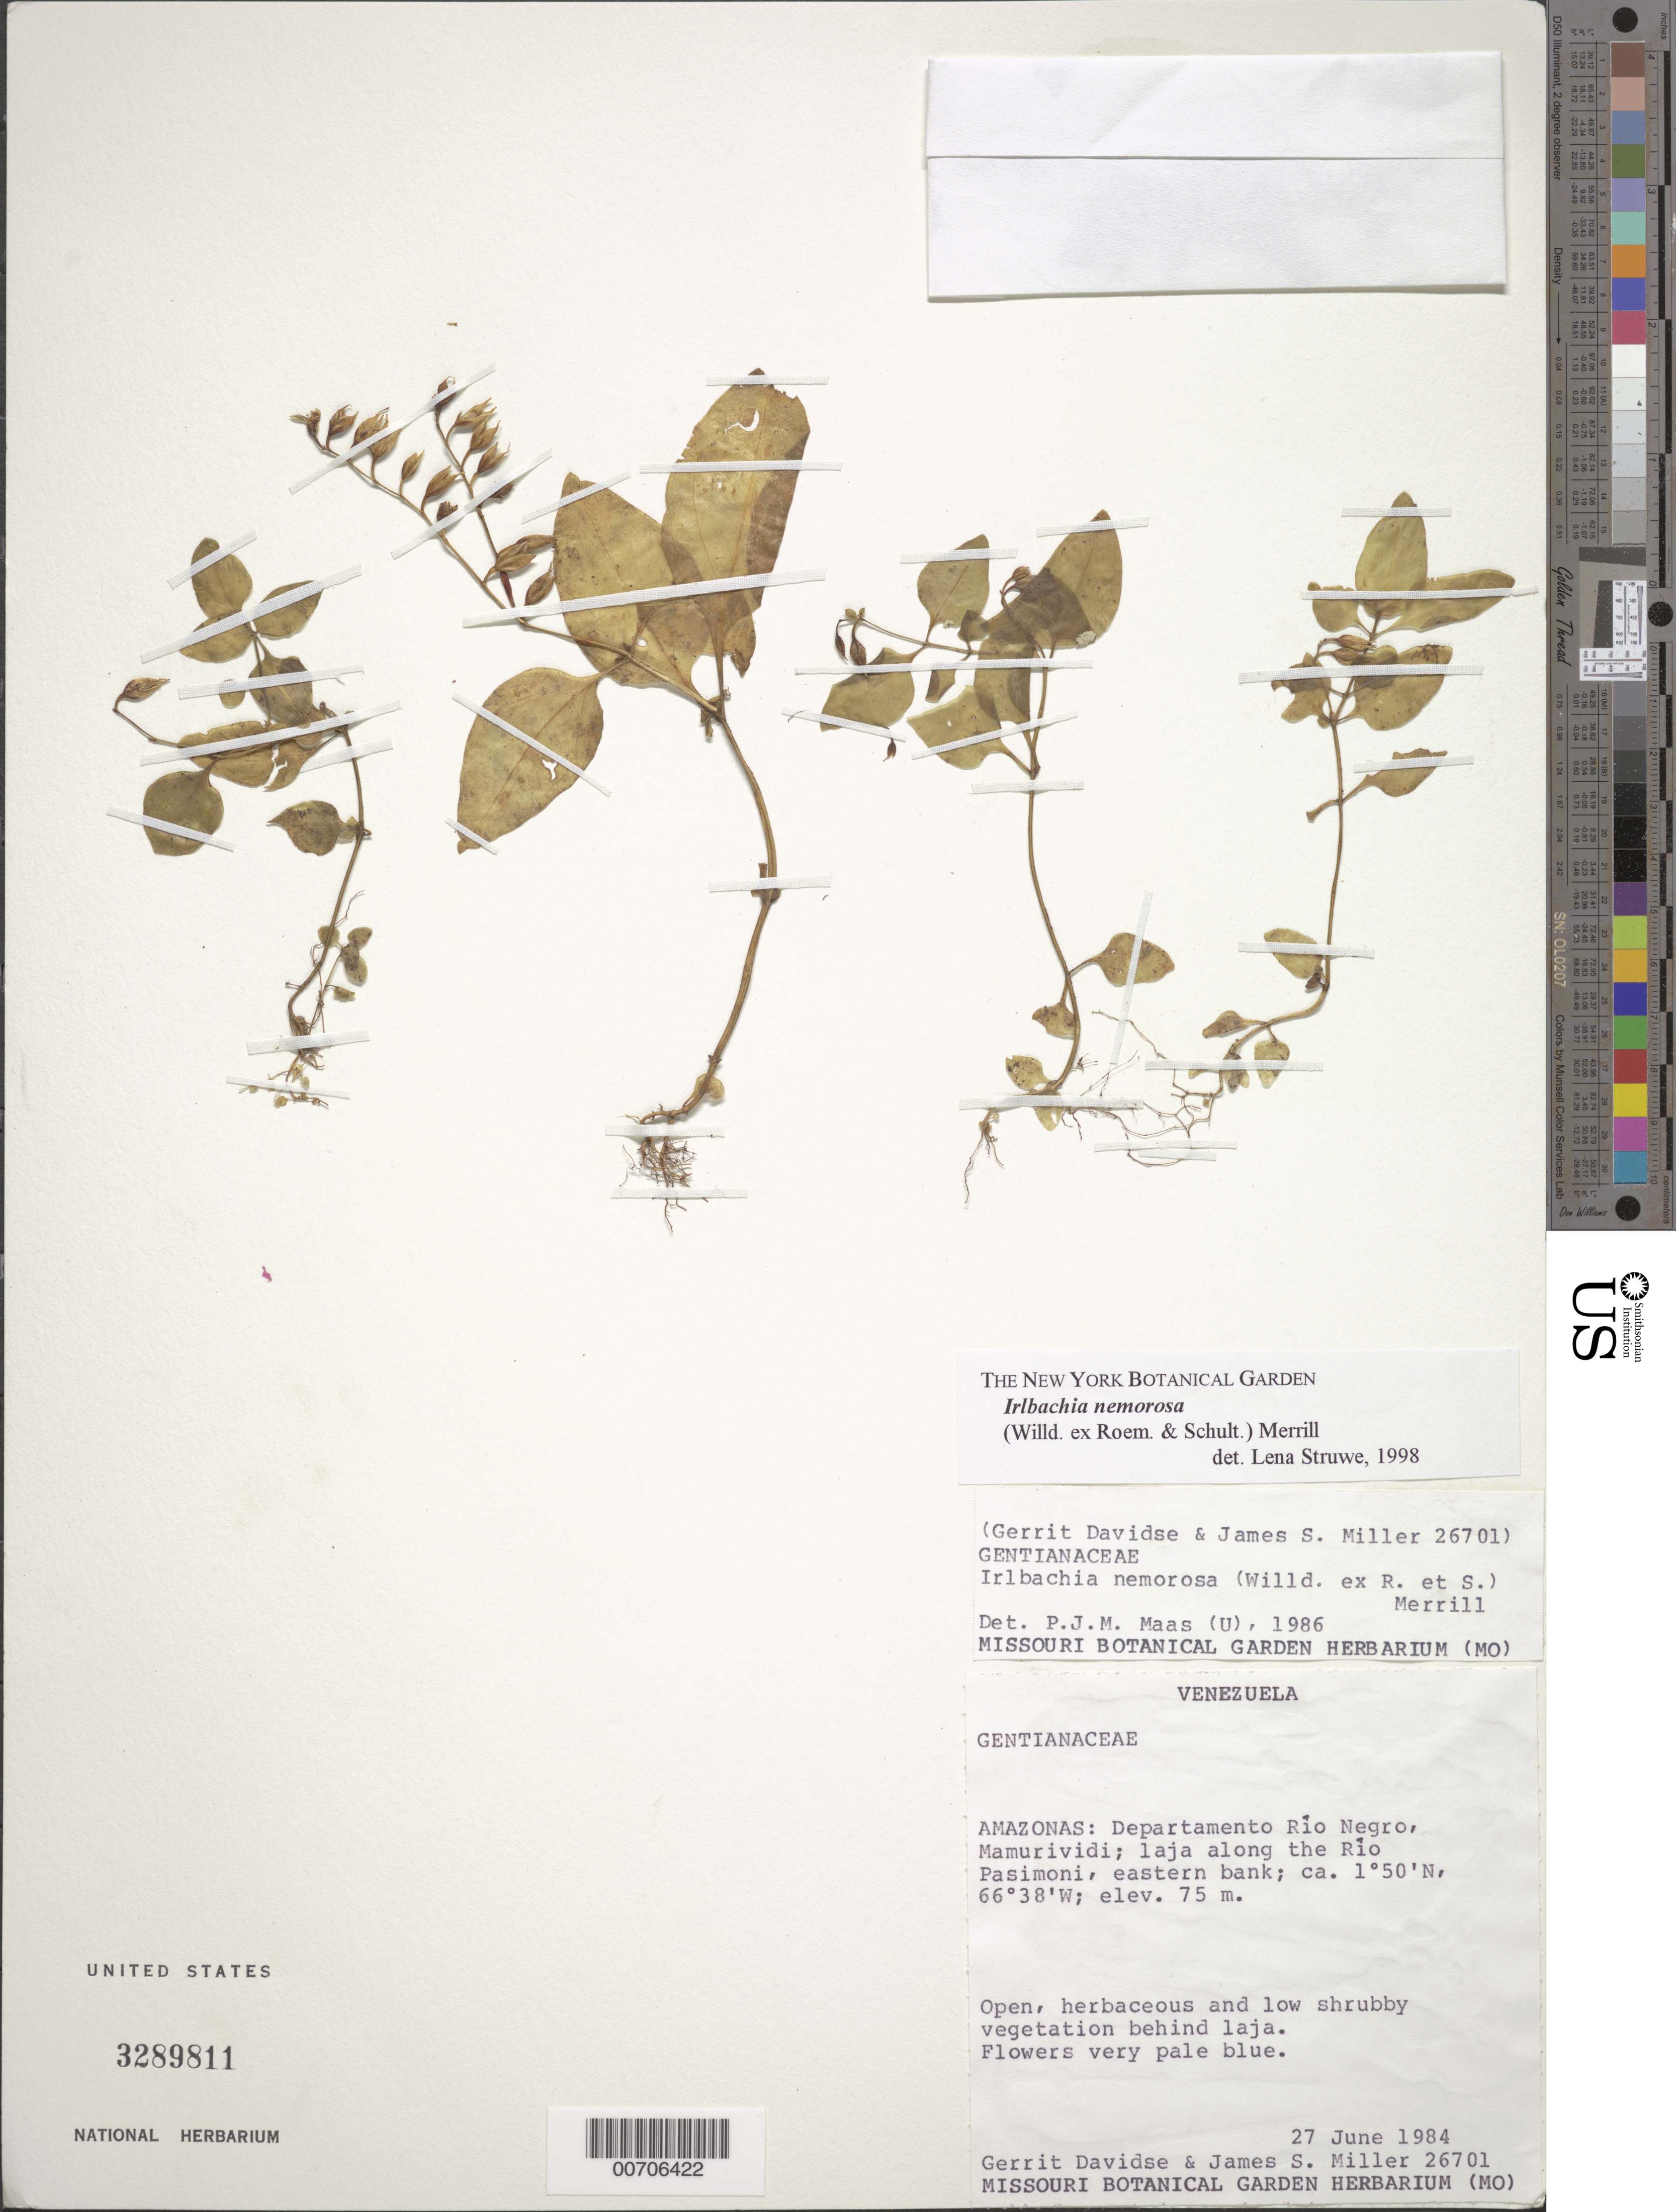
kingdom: Plantae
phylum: Tracheophyta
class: Magnoliopsida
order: Gentianales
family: Gentianaceae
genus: Irlbachia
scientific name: Irlbachia nemorosa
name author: (Willd. ex Roem. & Schult.) Merr.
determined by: Struwe, L.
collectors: G. Davidse & J. S. Miller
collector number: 26701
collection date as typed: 27-Jun-84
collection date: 1984-06-27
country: Venezuela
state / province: Amazonas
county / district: Río Negro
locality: Mamurividi, Río Pasimoni, eastern bank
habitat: Open, herbaceous and low shrubby vegetation behind laja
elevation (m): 75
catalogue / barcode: US 3289811